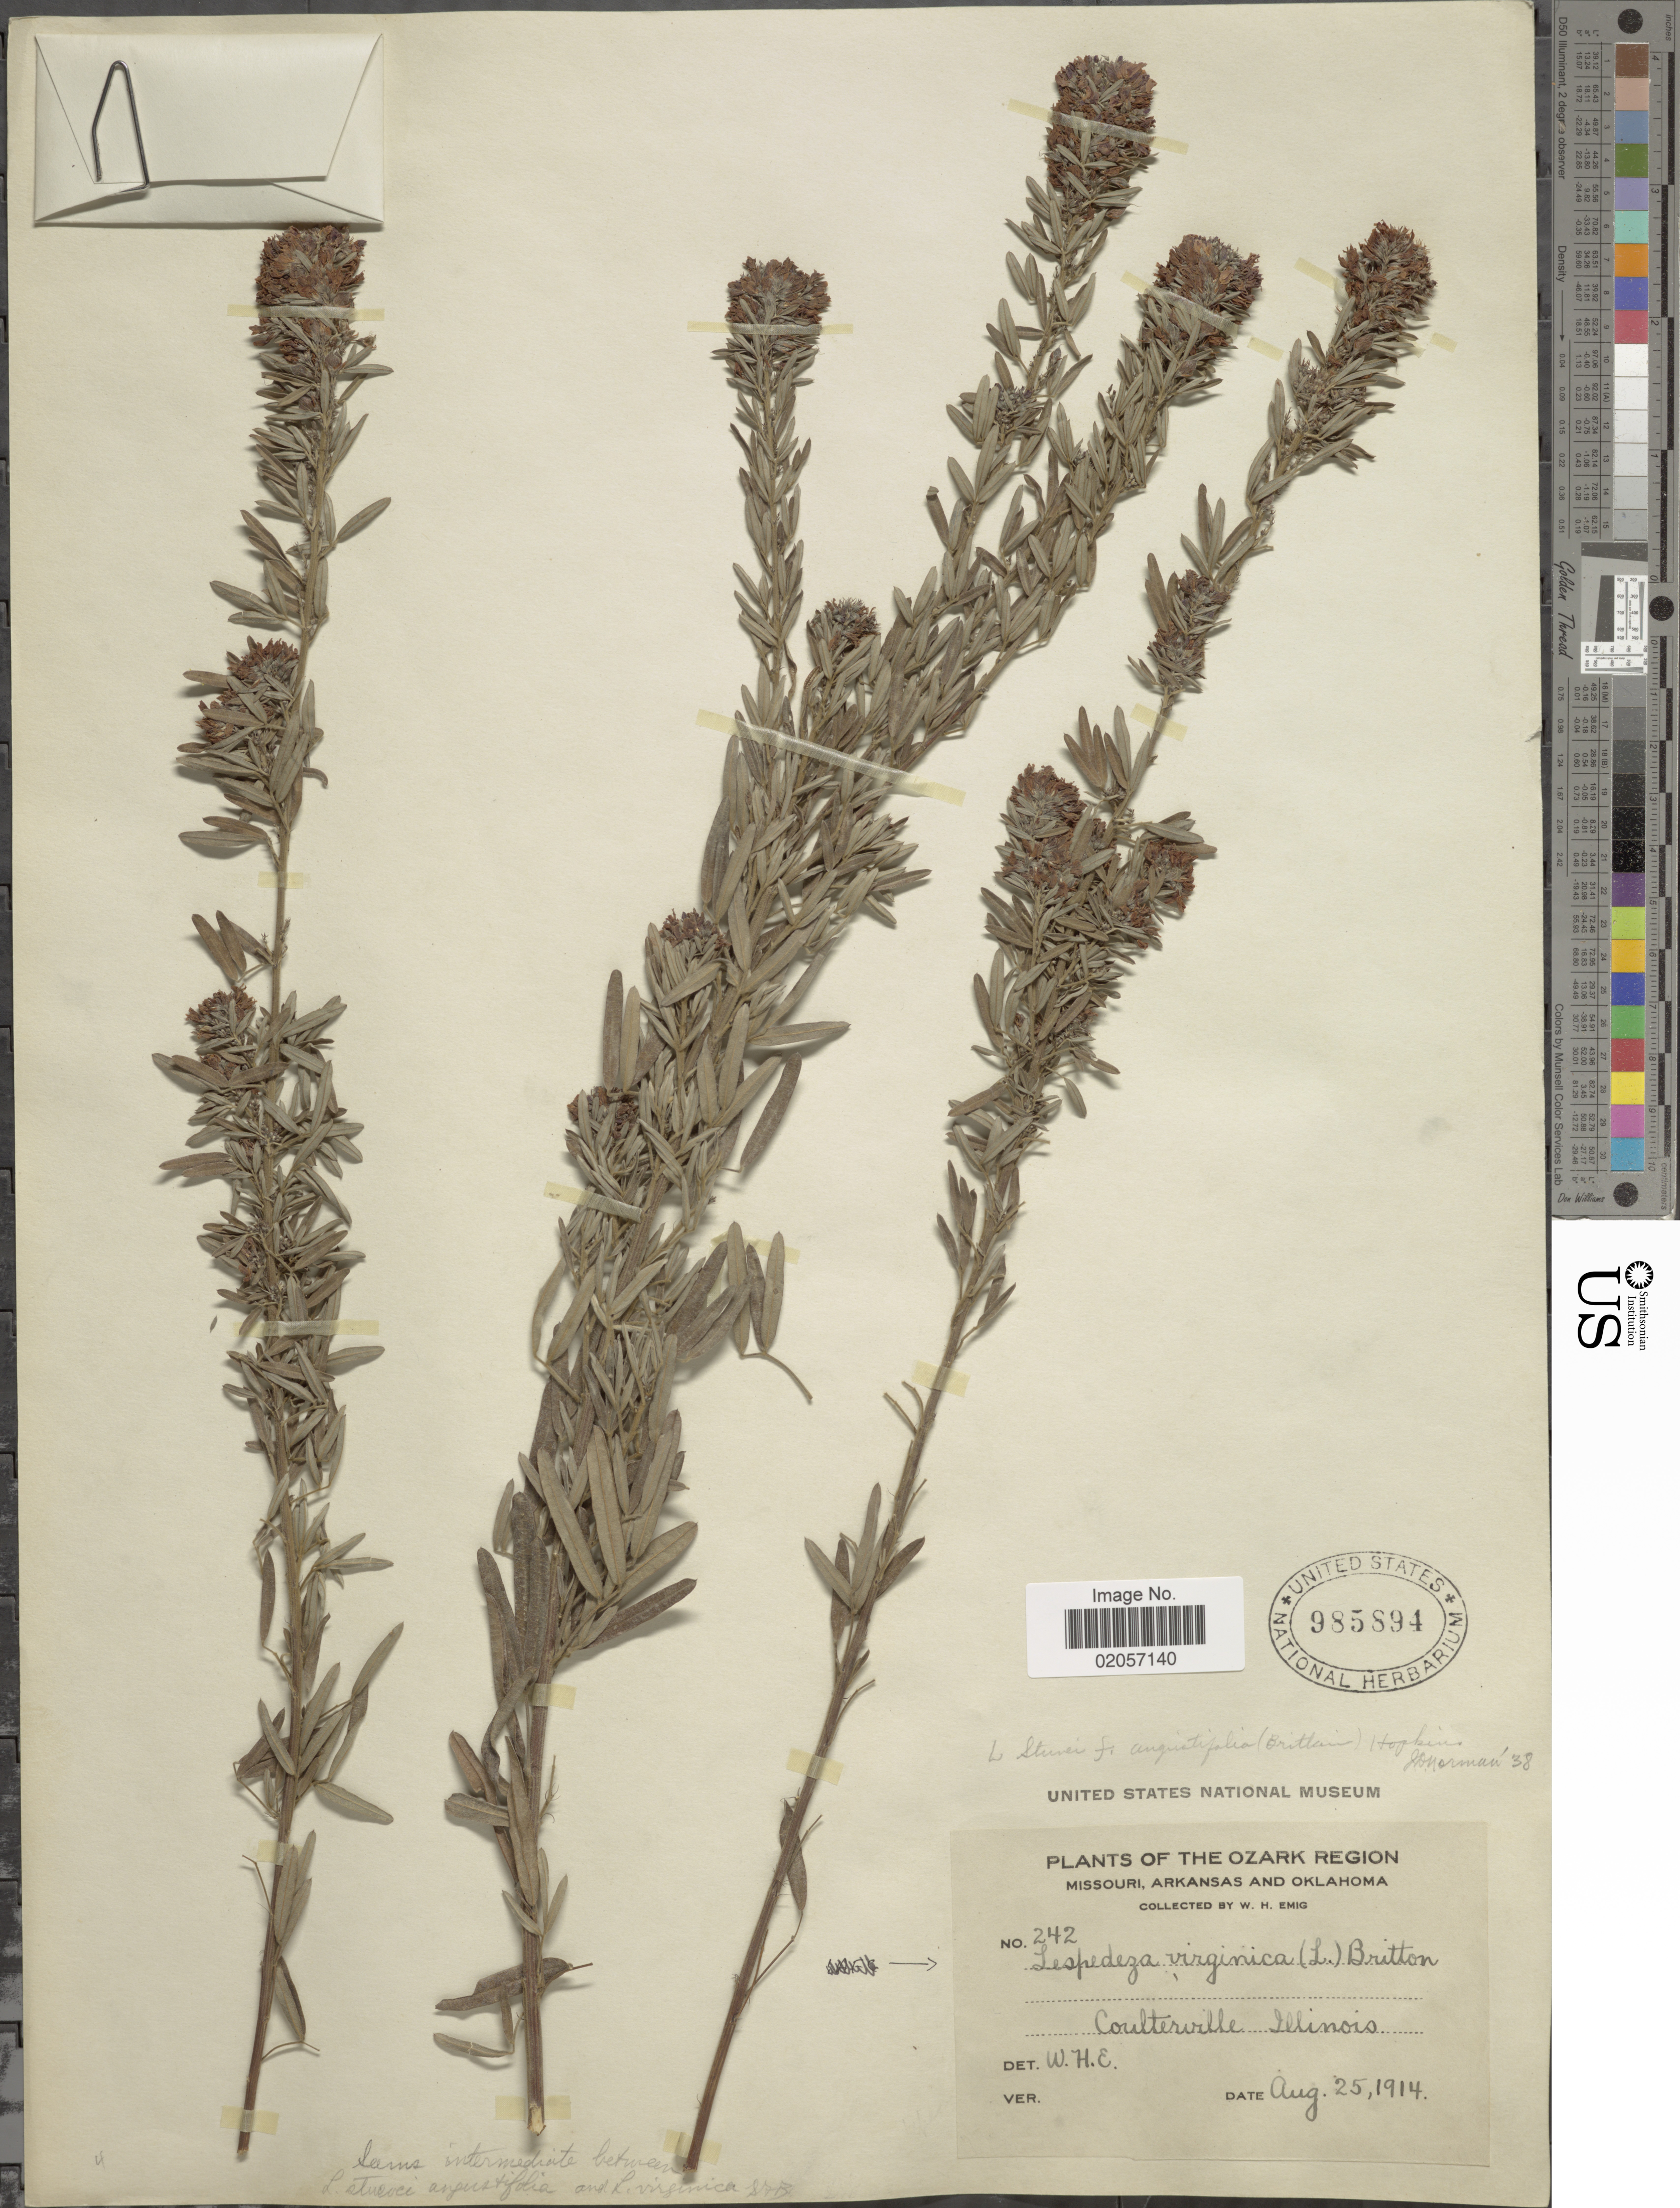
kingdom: Plantae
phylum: Tracheophyta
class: Magnoliopsida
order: Fabales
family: Fabaceae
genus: Lespedeza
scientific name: Lespedeza stuevei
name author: Nutt.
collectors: W. H. Emig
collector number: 242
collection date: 1914-08-25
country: United States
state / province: Illinois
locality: The Ozark Region. Missouri, Arkansas and Oklahoma. Coulterville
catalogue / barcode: US 985894